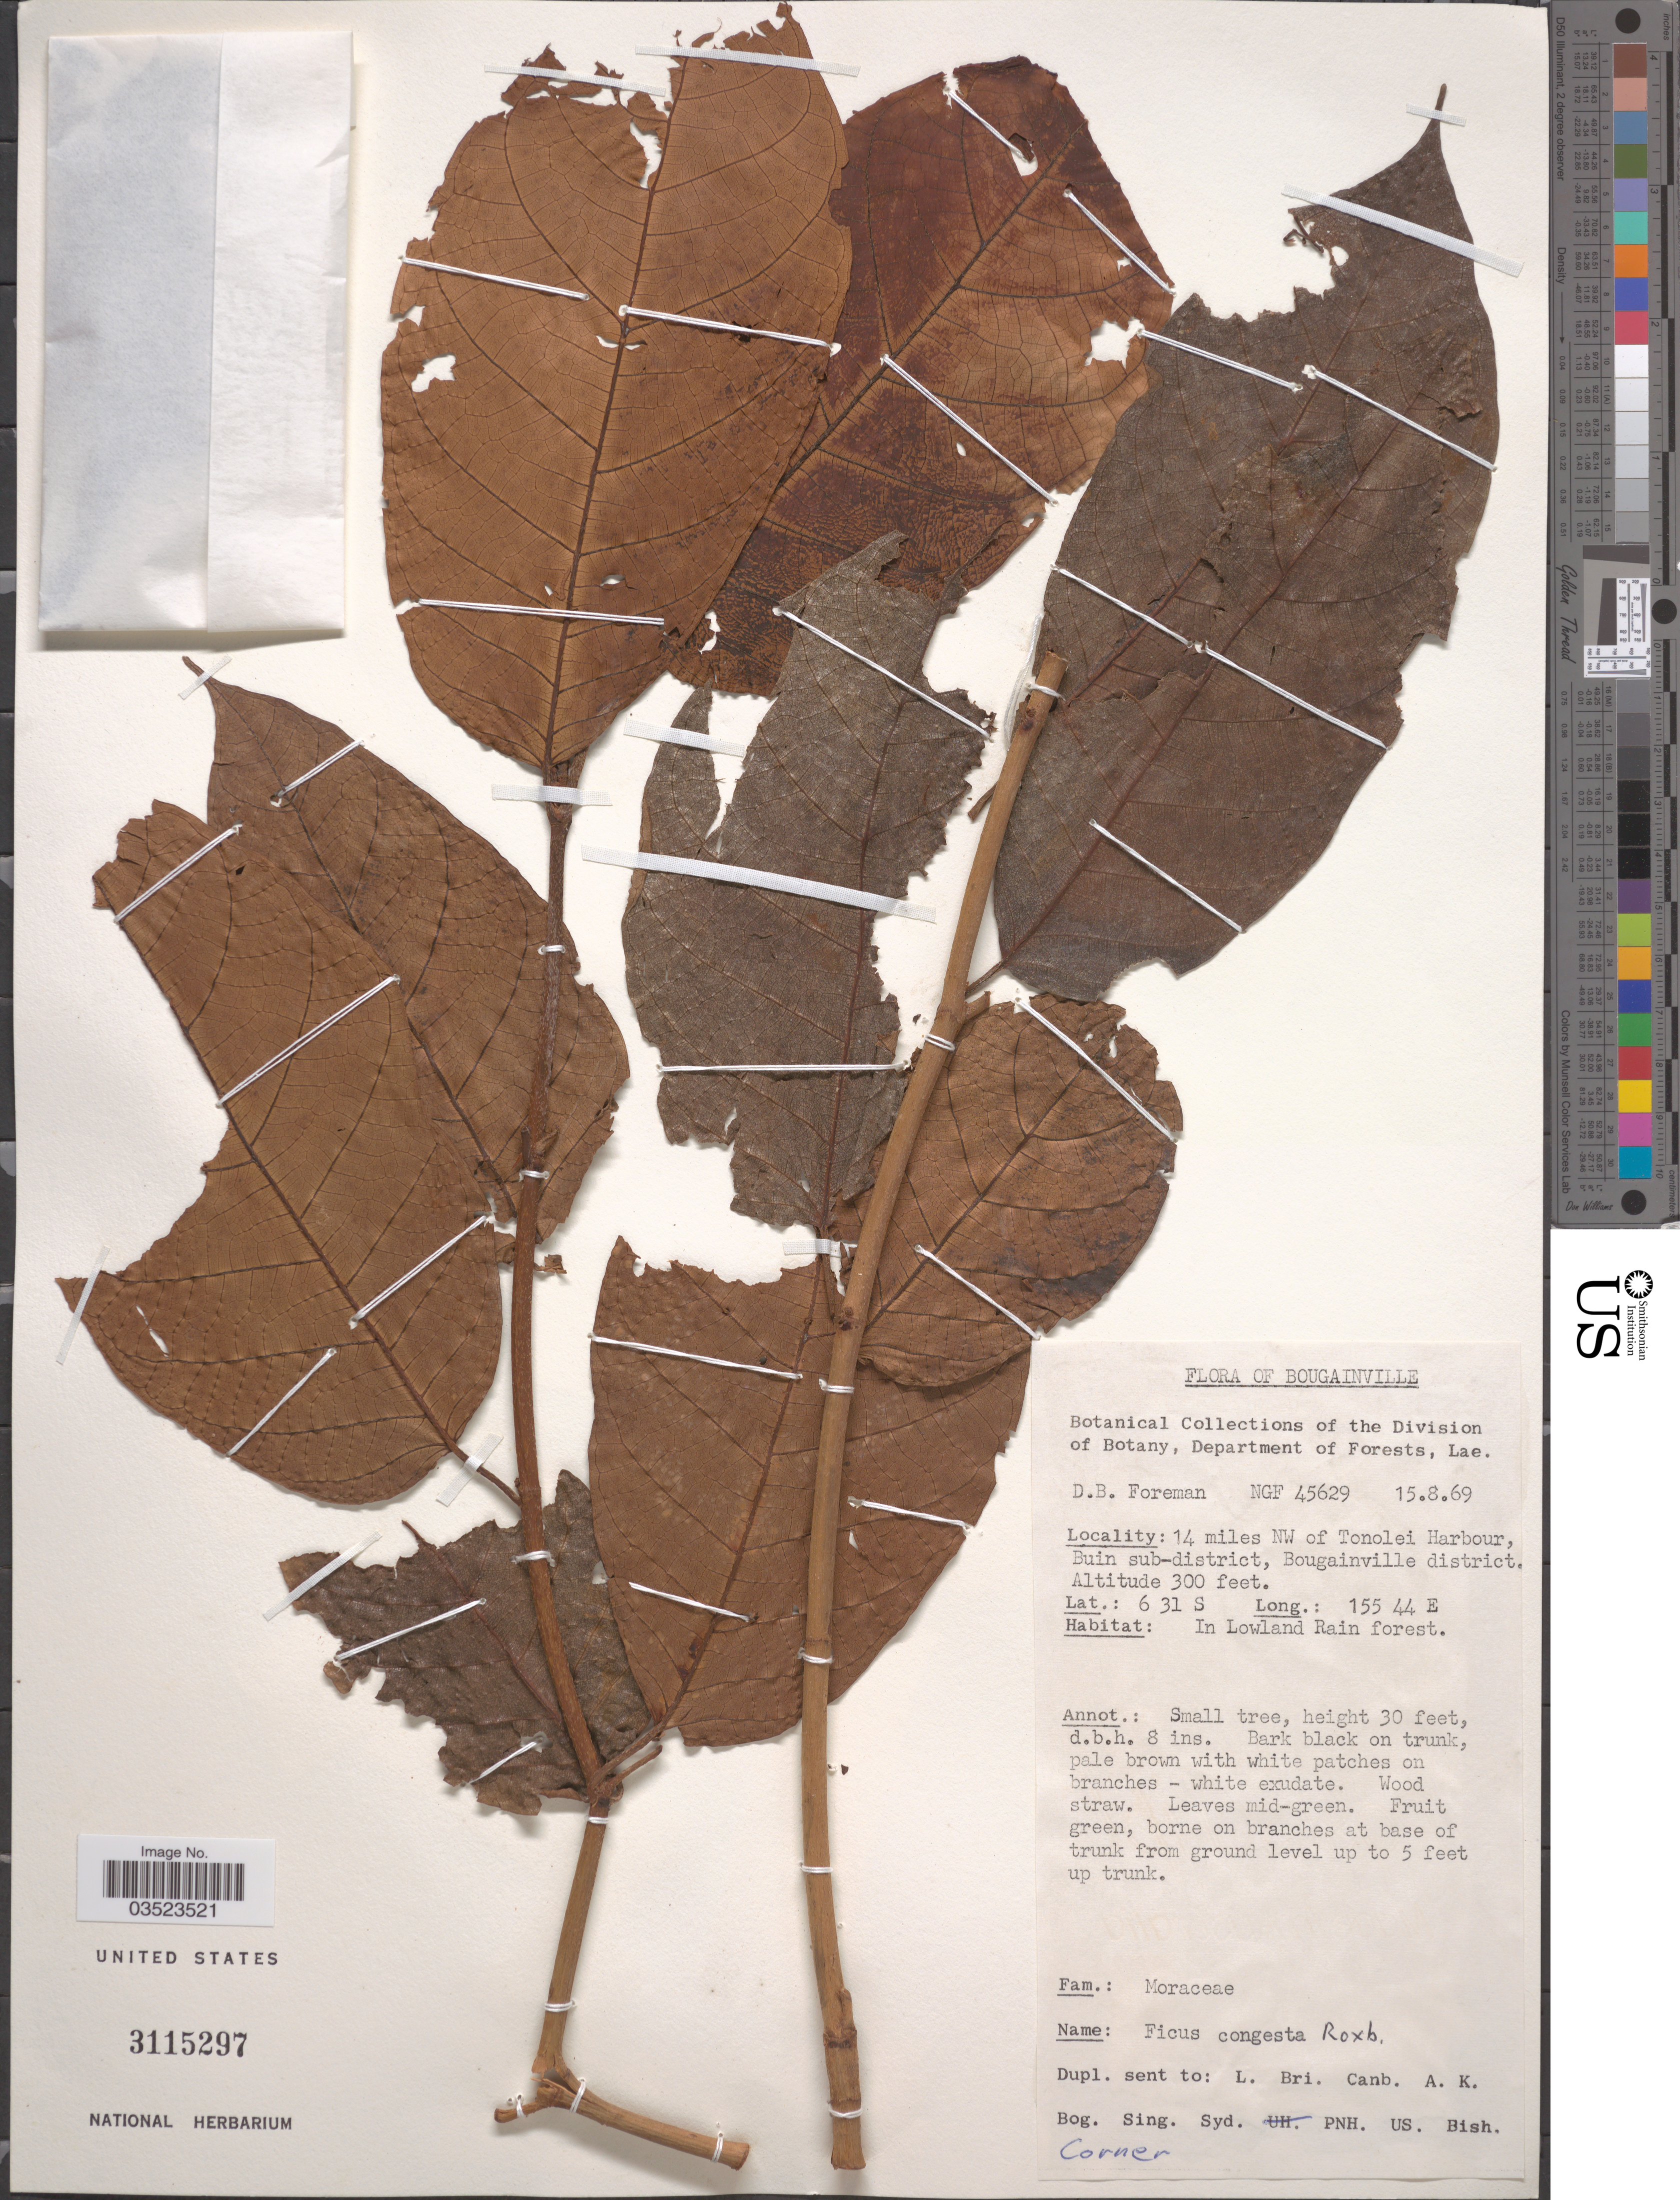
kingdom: Plantae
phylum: Tracheophyta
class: Magnoliopsida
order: Rosales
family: Moraceae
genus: Ficus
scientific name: Ficus congesta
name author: Roxb.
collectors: D. Foreman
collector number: NGF45629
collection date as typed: Transcribed d/m/y: 15/8/69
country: Papua New Guinea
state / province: Bougainville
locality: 14 miles NW of Tonolei Harbour, Buin sub-district, Bougainville district.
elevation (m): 91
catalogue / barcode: US 3115297